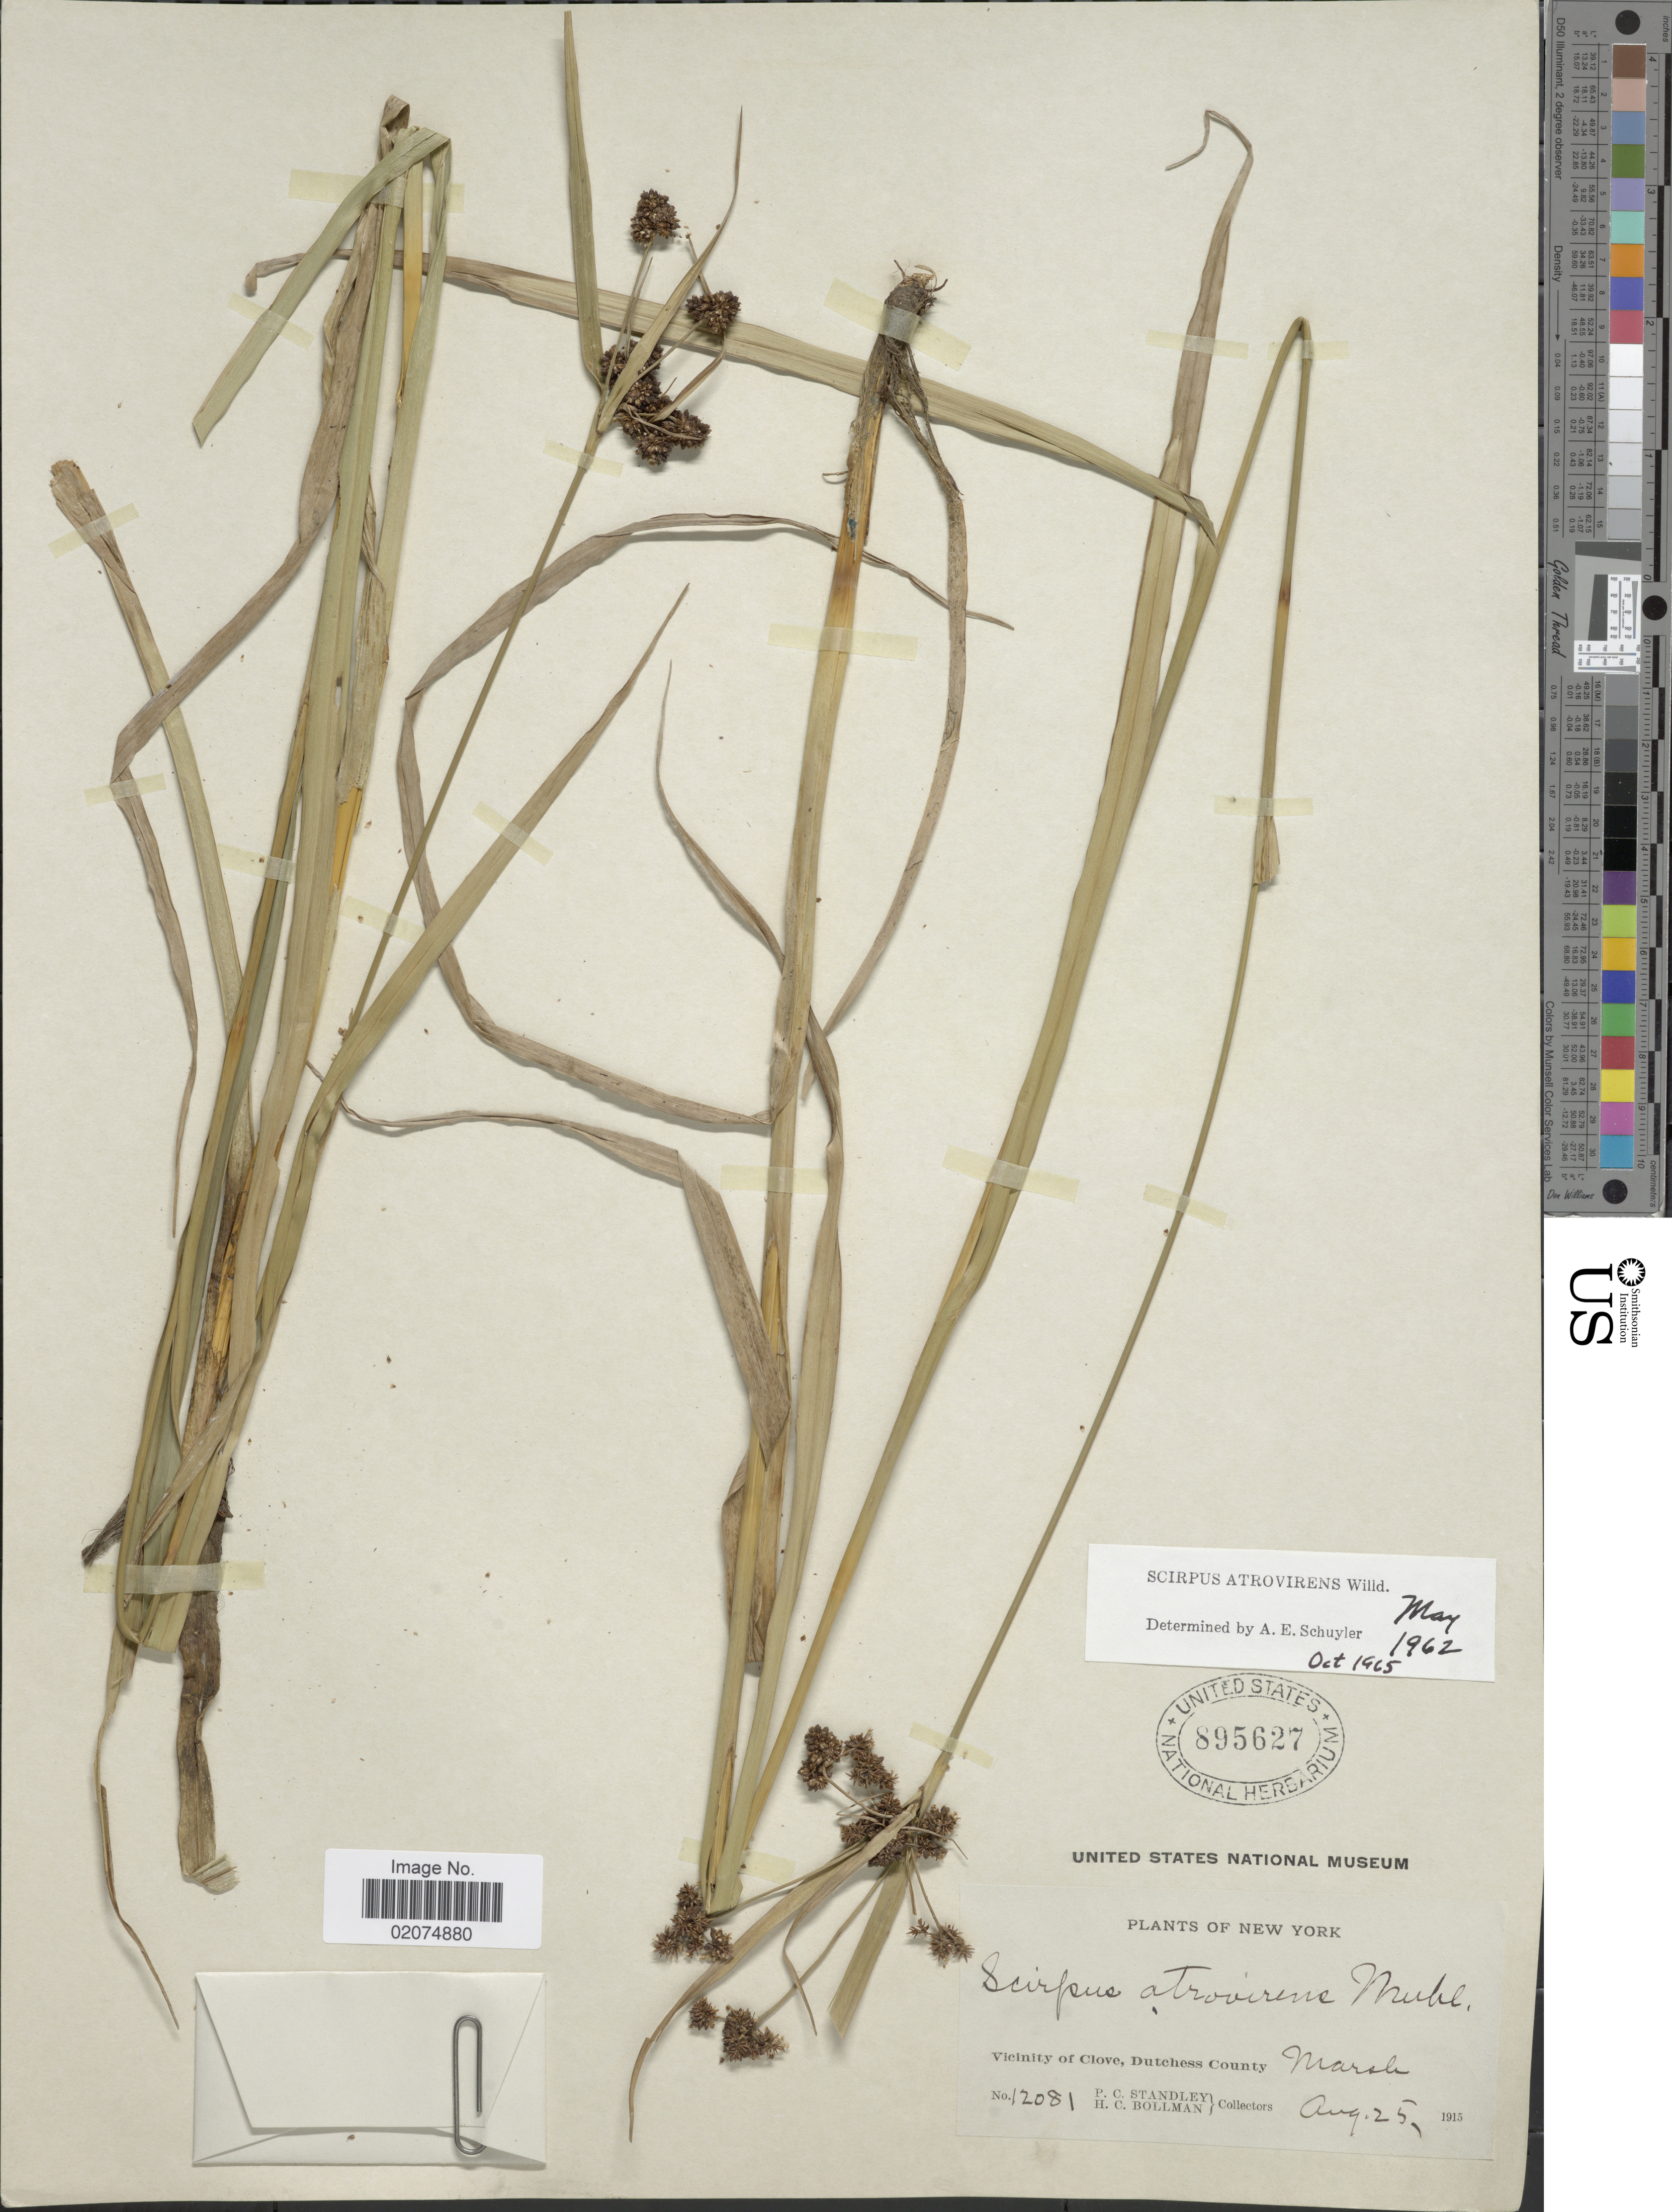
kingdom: Plantae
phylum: Tracheophyta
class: Liliopsida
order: Poales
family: Cyperaceae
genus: Scirpus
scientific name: Scirpus atrovirens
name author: Willd.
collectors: P. C. Standley & H. C. Bollman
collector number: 12081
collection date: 1915-08-25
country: United States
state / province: New York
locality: Vicinity of Clove, Dutchess County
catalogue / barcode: US 895627